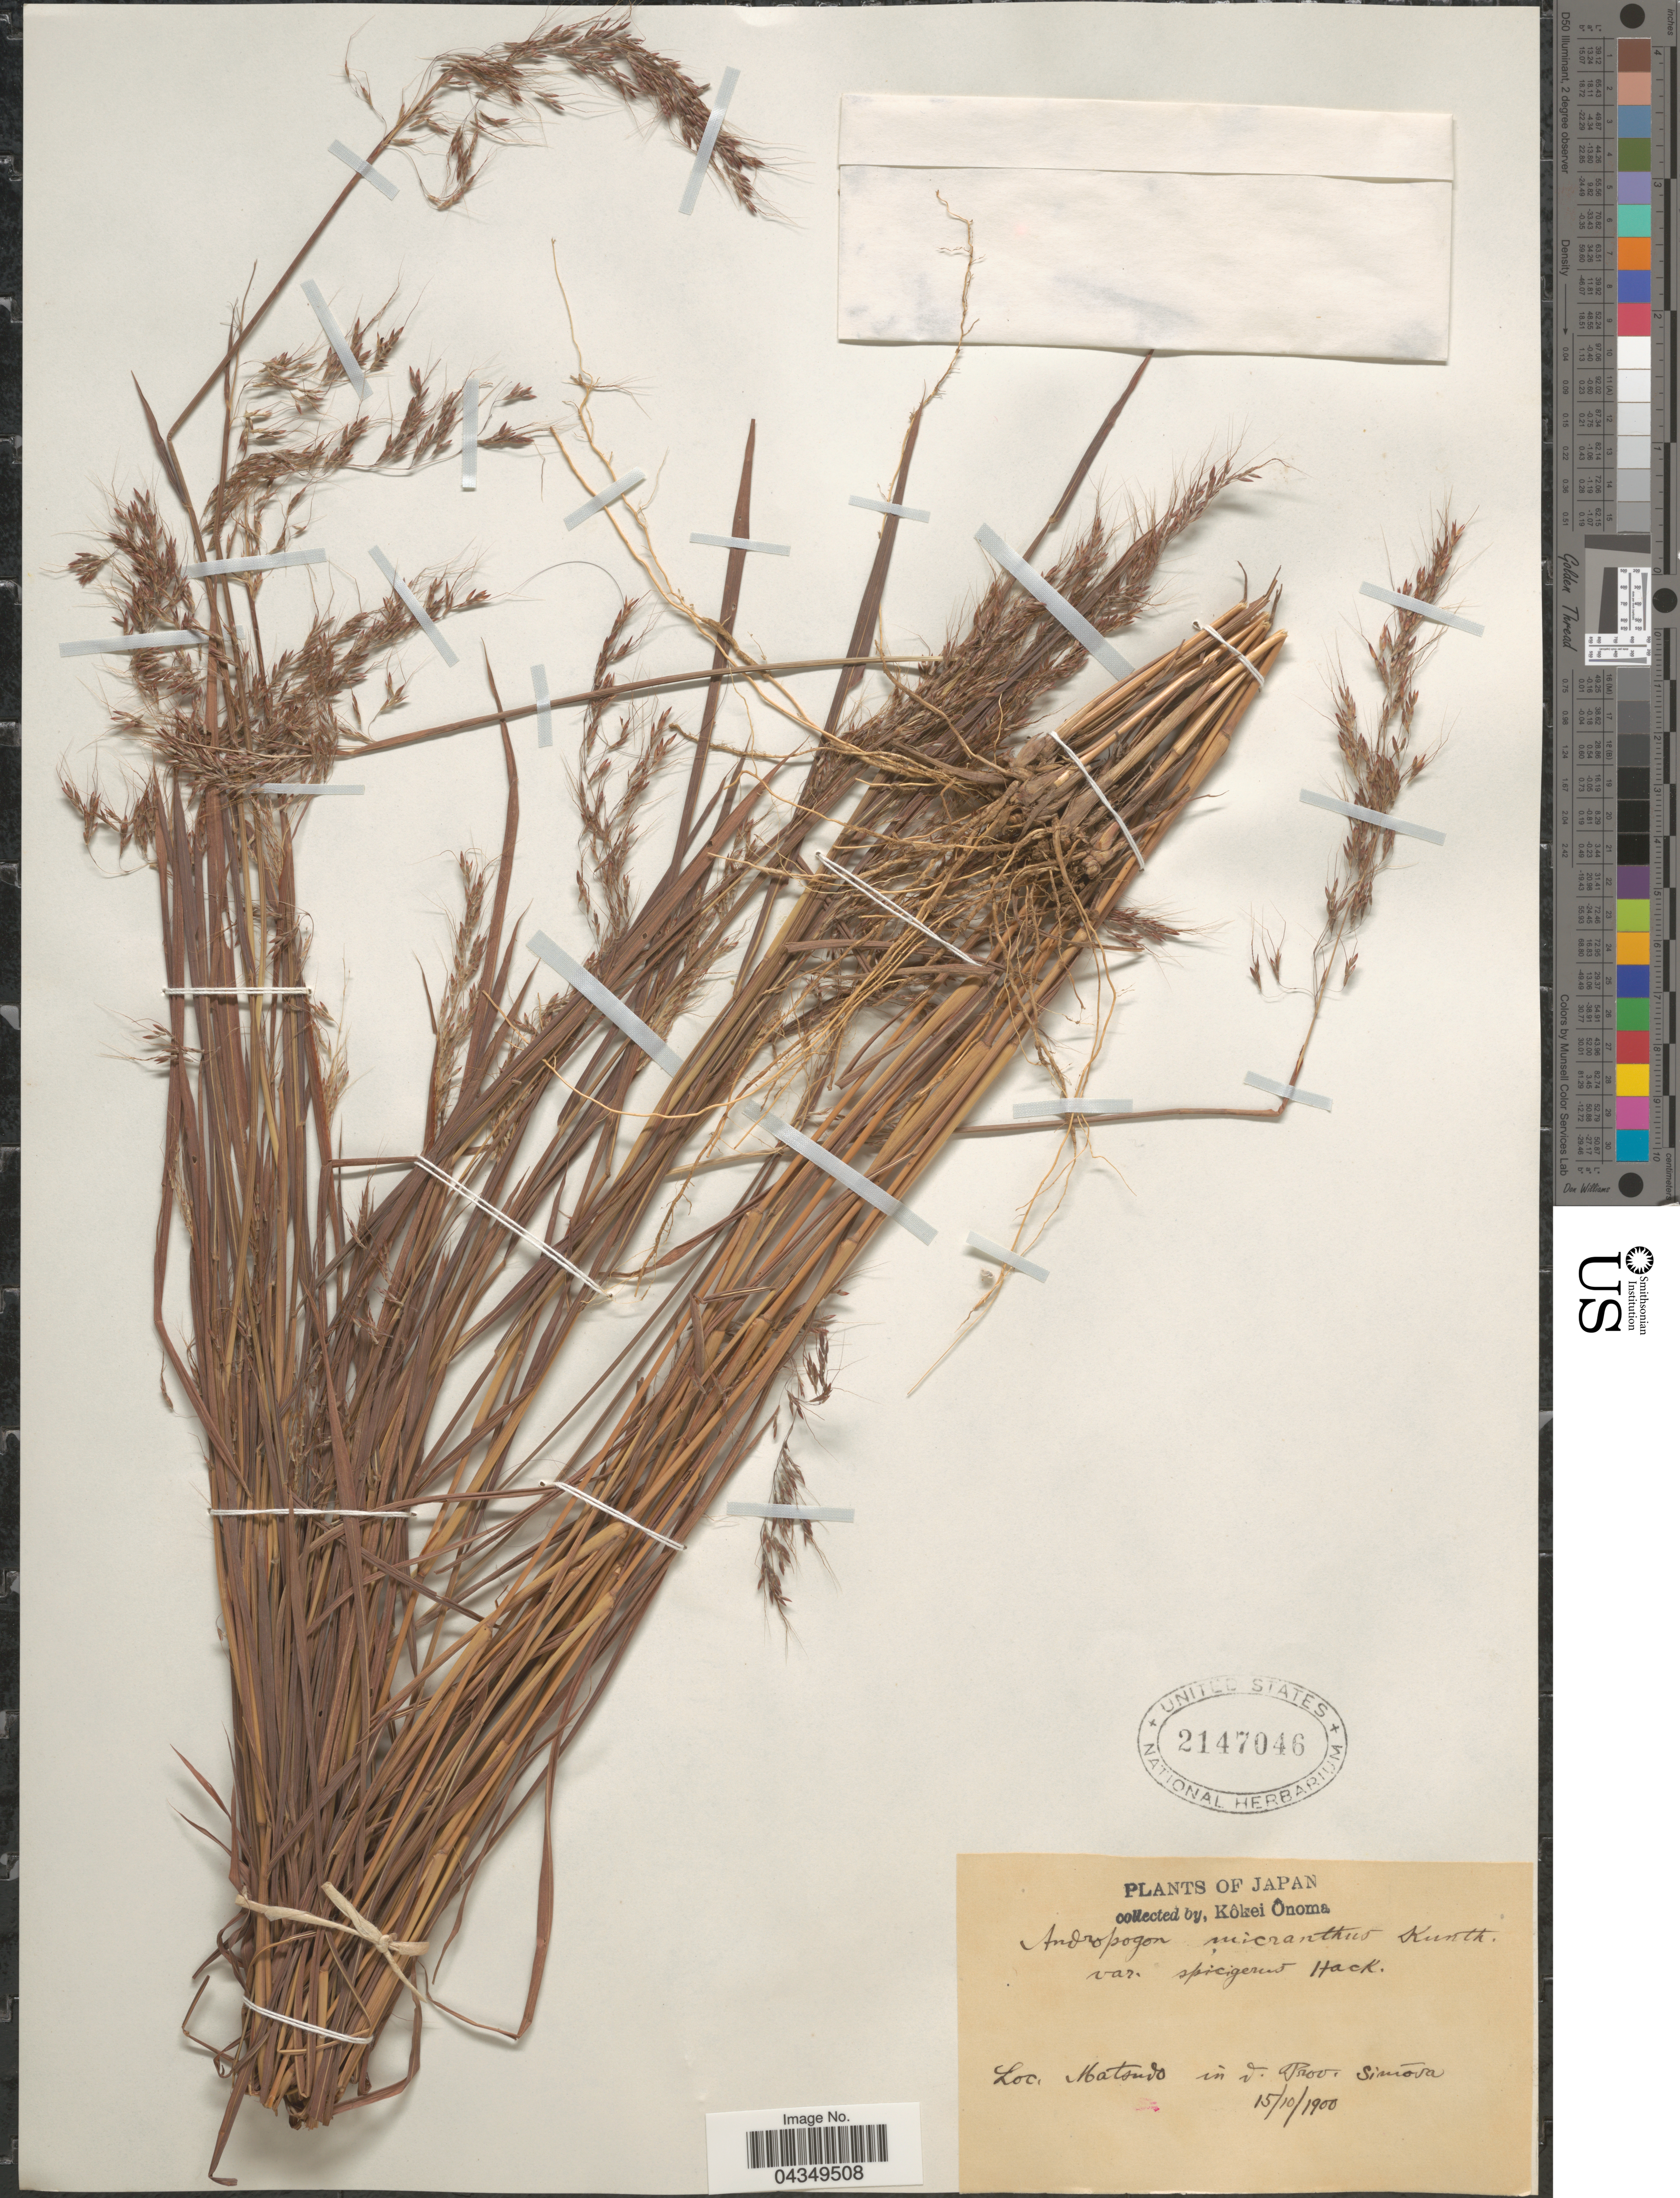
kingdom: Plantae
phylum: Tracheophyta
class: Liliopsida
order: Poales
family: Poaceae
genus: Capillipedium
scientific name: Capillipedium parviflorum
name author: (R. Br.) Stapf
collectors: K. Onoma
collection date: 1900-10-15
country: Japan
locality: Matsudo, in d. Prov. Simōsa.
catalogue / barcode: US 2147046